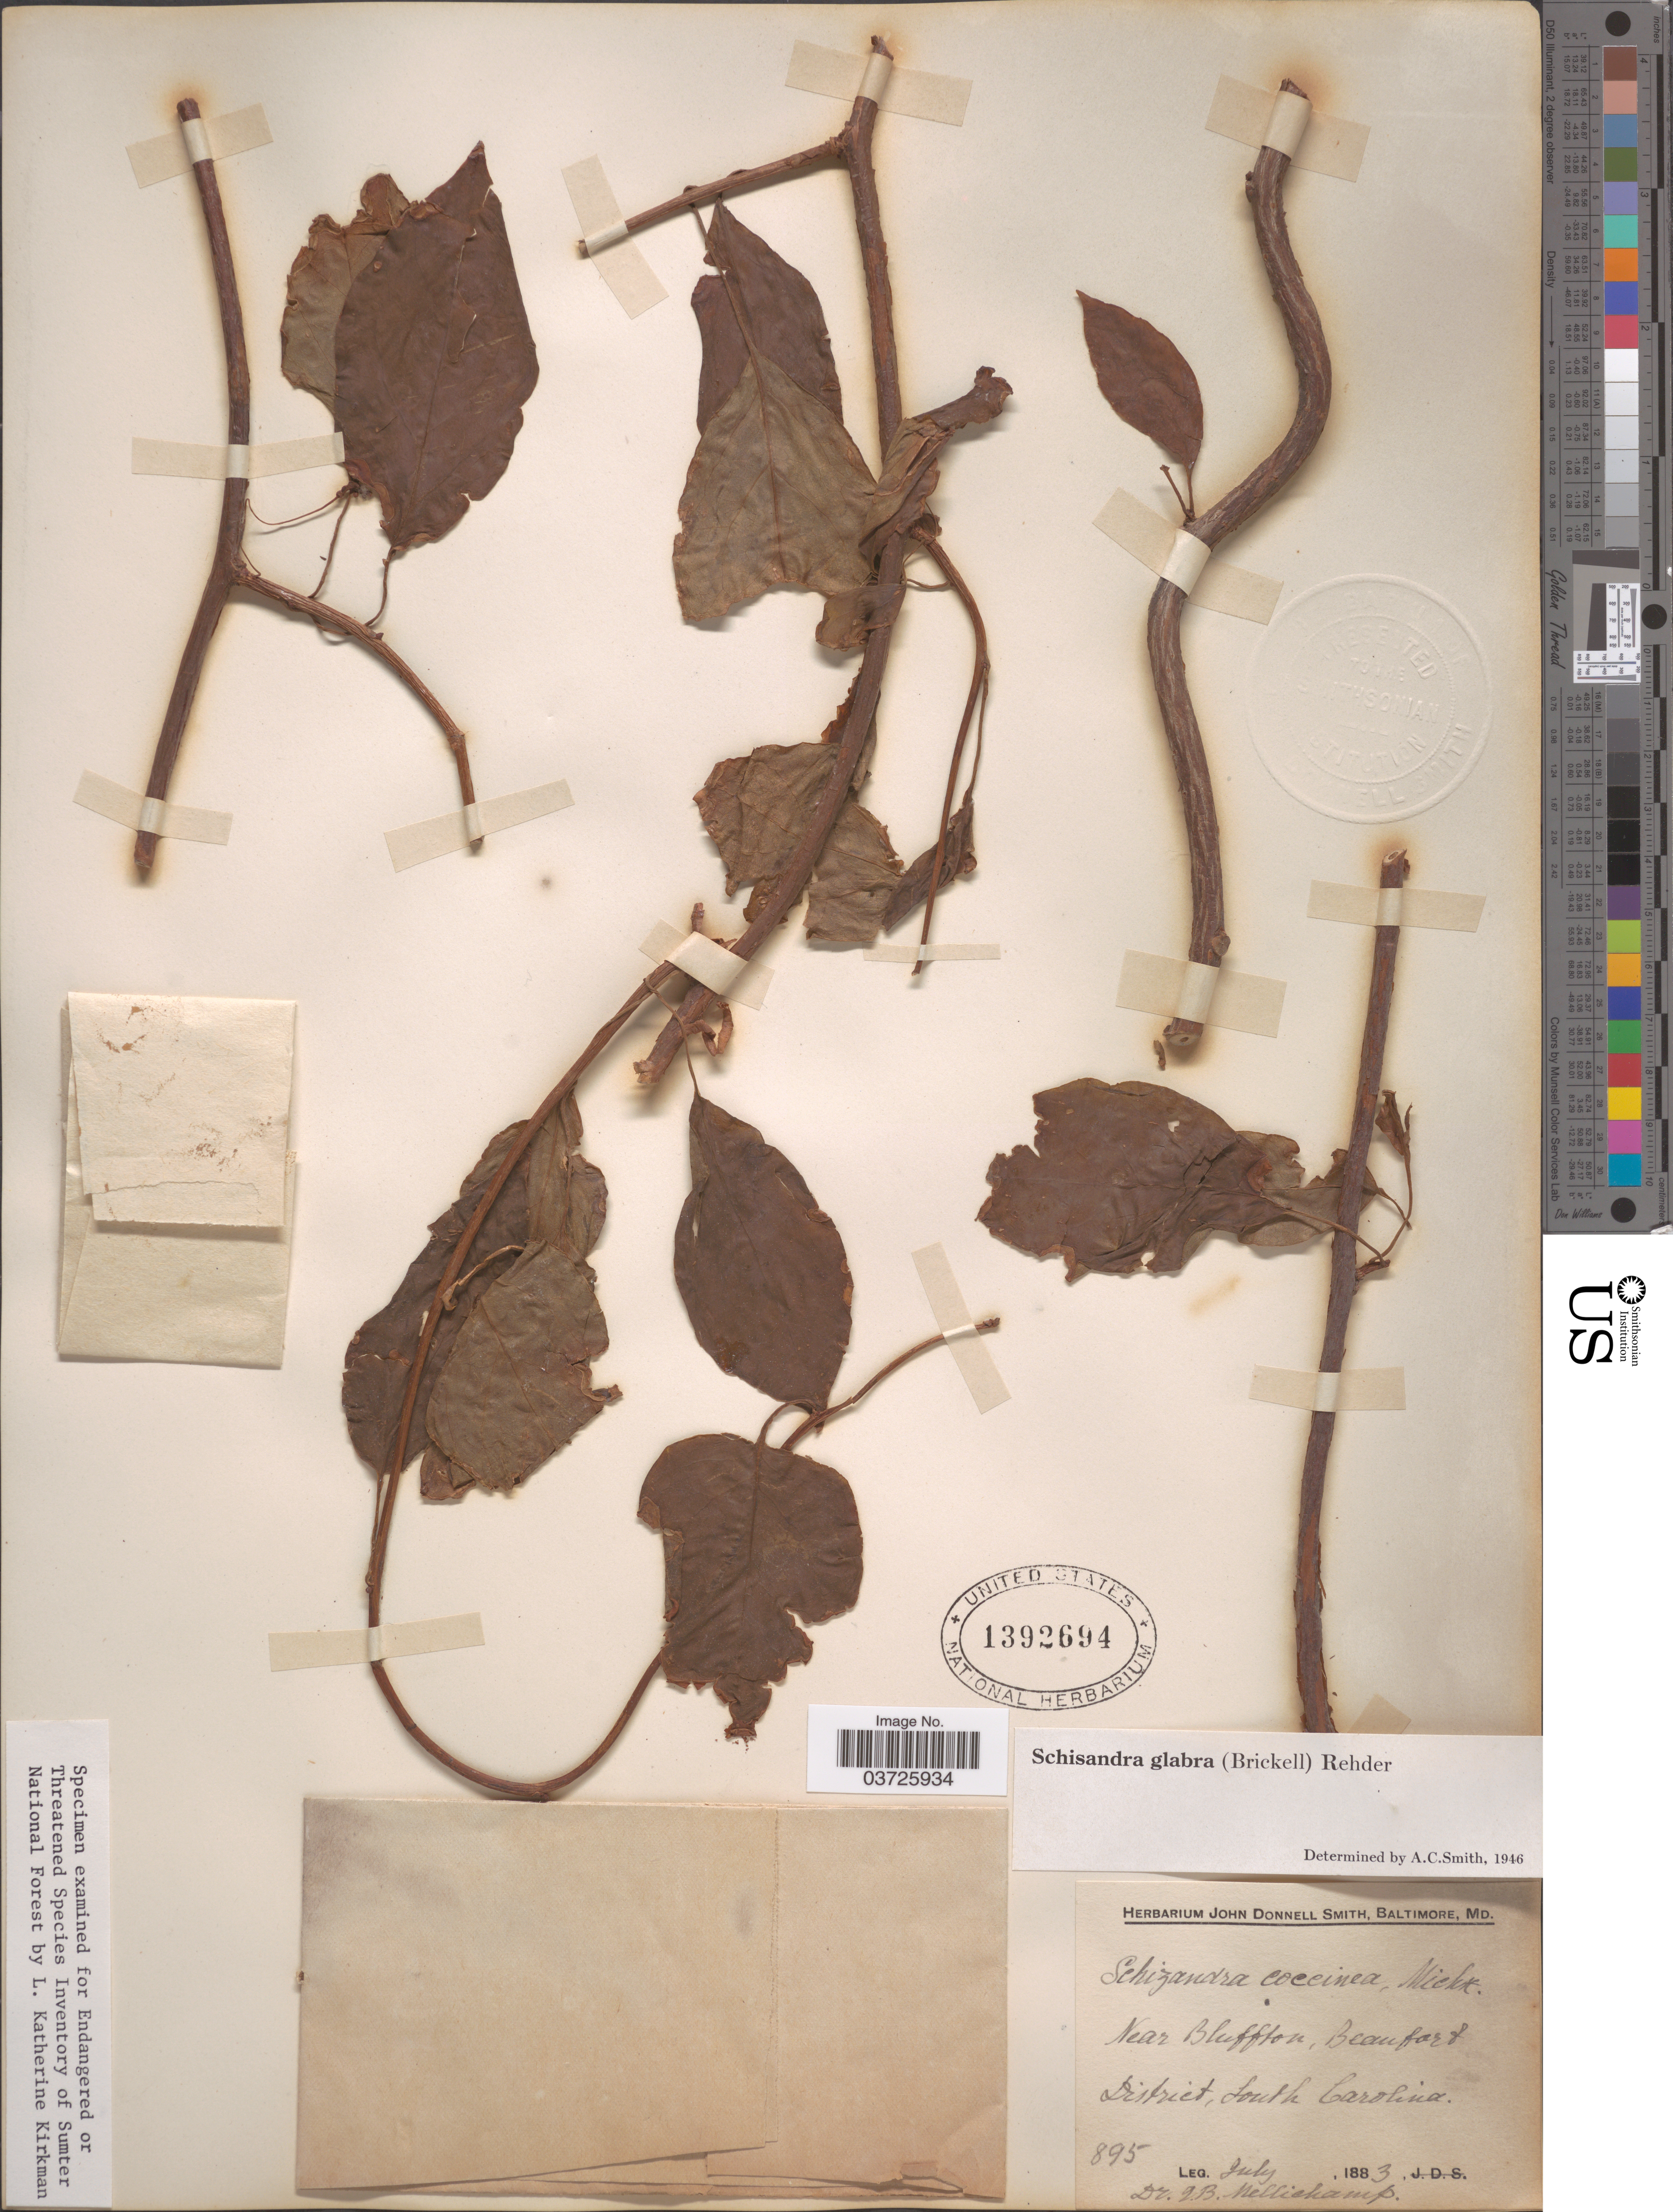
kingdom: Plantae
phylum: Tracheophyta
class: Magnoliopsida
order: Austrobaileyales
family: Schisandraceae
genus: Schisandra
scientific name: Schisandra glabra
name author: (Brickell) Rehder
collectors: J. Mellichamp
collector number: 895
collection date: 1883-07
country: United States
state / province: South Carolina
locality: Near Bluffton, Beaufort District.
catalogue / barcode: US 1392694